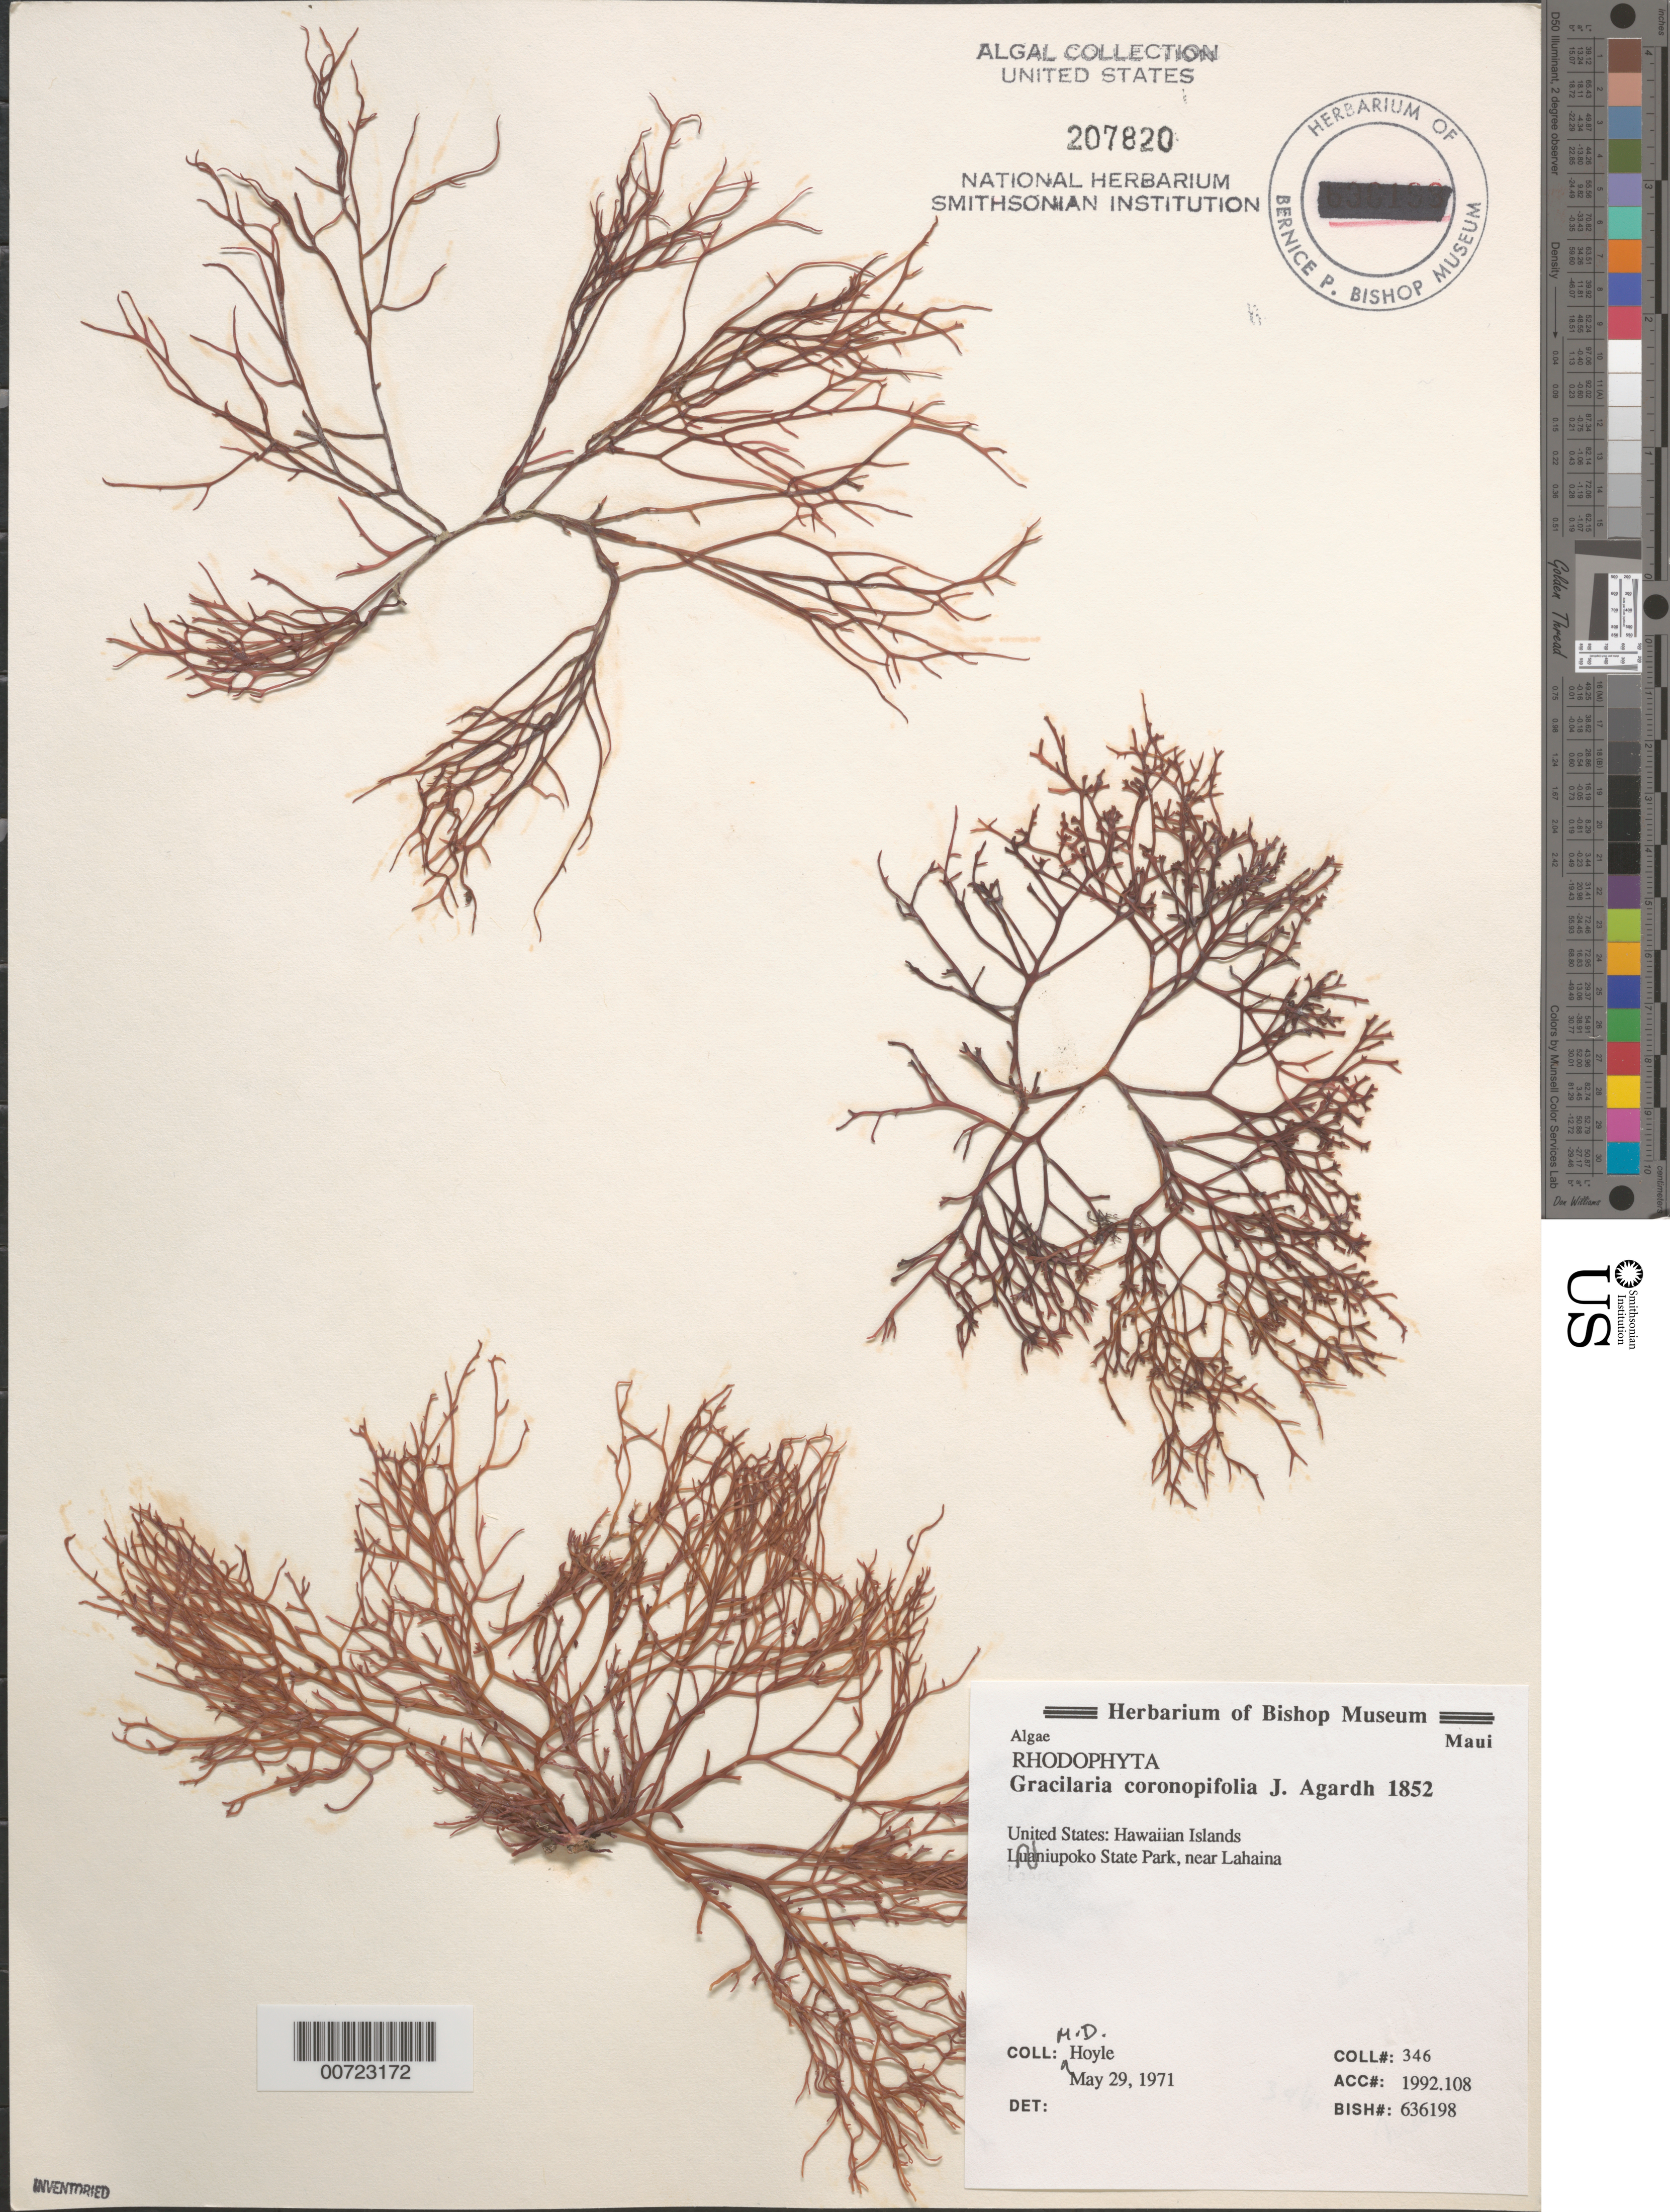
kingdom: Plantae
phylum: Rhodophyta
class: Florideophyceae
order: Gracilariales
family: Gracilariaceae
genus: Gracilaria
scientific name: Gracilaria coronopifolia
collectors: M. Hoyle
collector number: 346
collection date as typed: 29 May 1971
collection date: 1971-05-29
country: United States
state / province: Hawaii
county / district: Maui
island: Maui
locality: Launiupoko State Park, near Lahaina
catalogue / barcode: US 207820